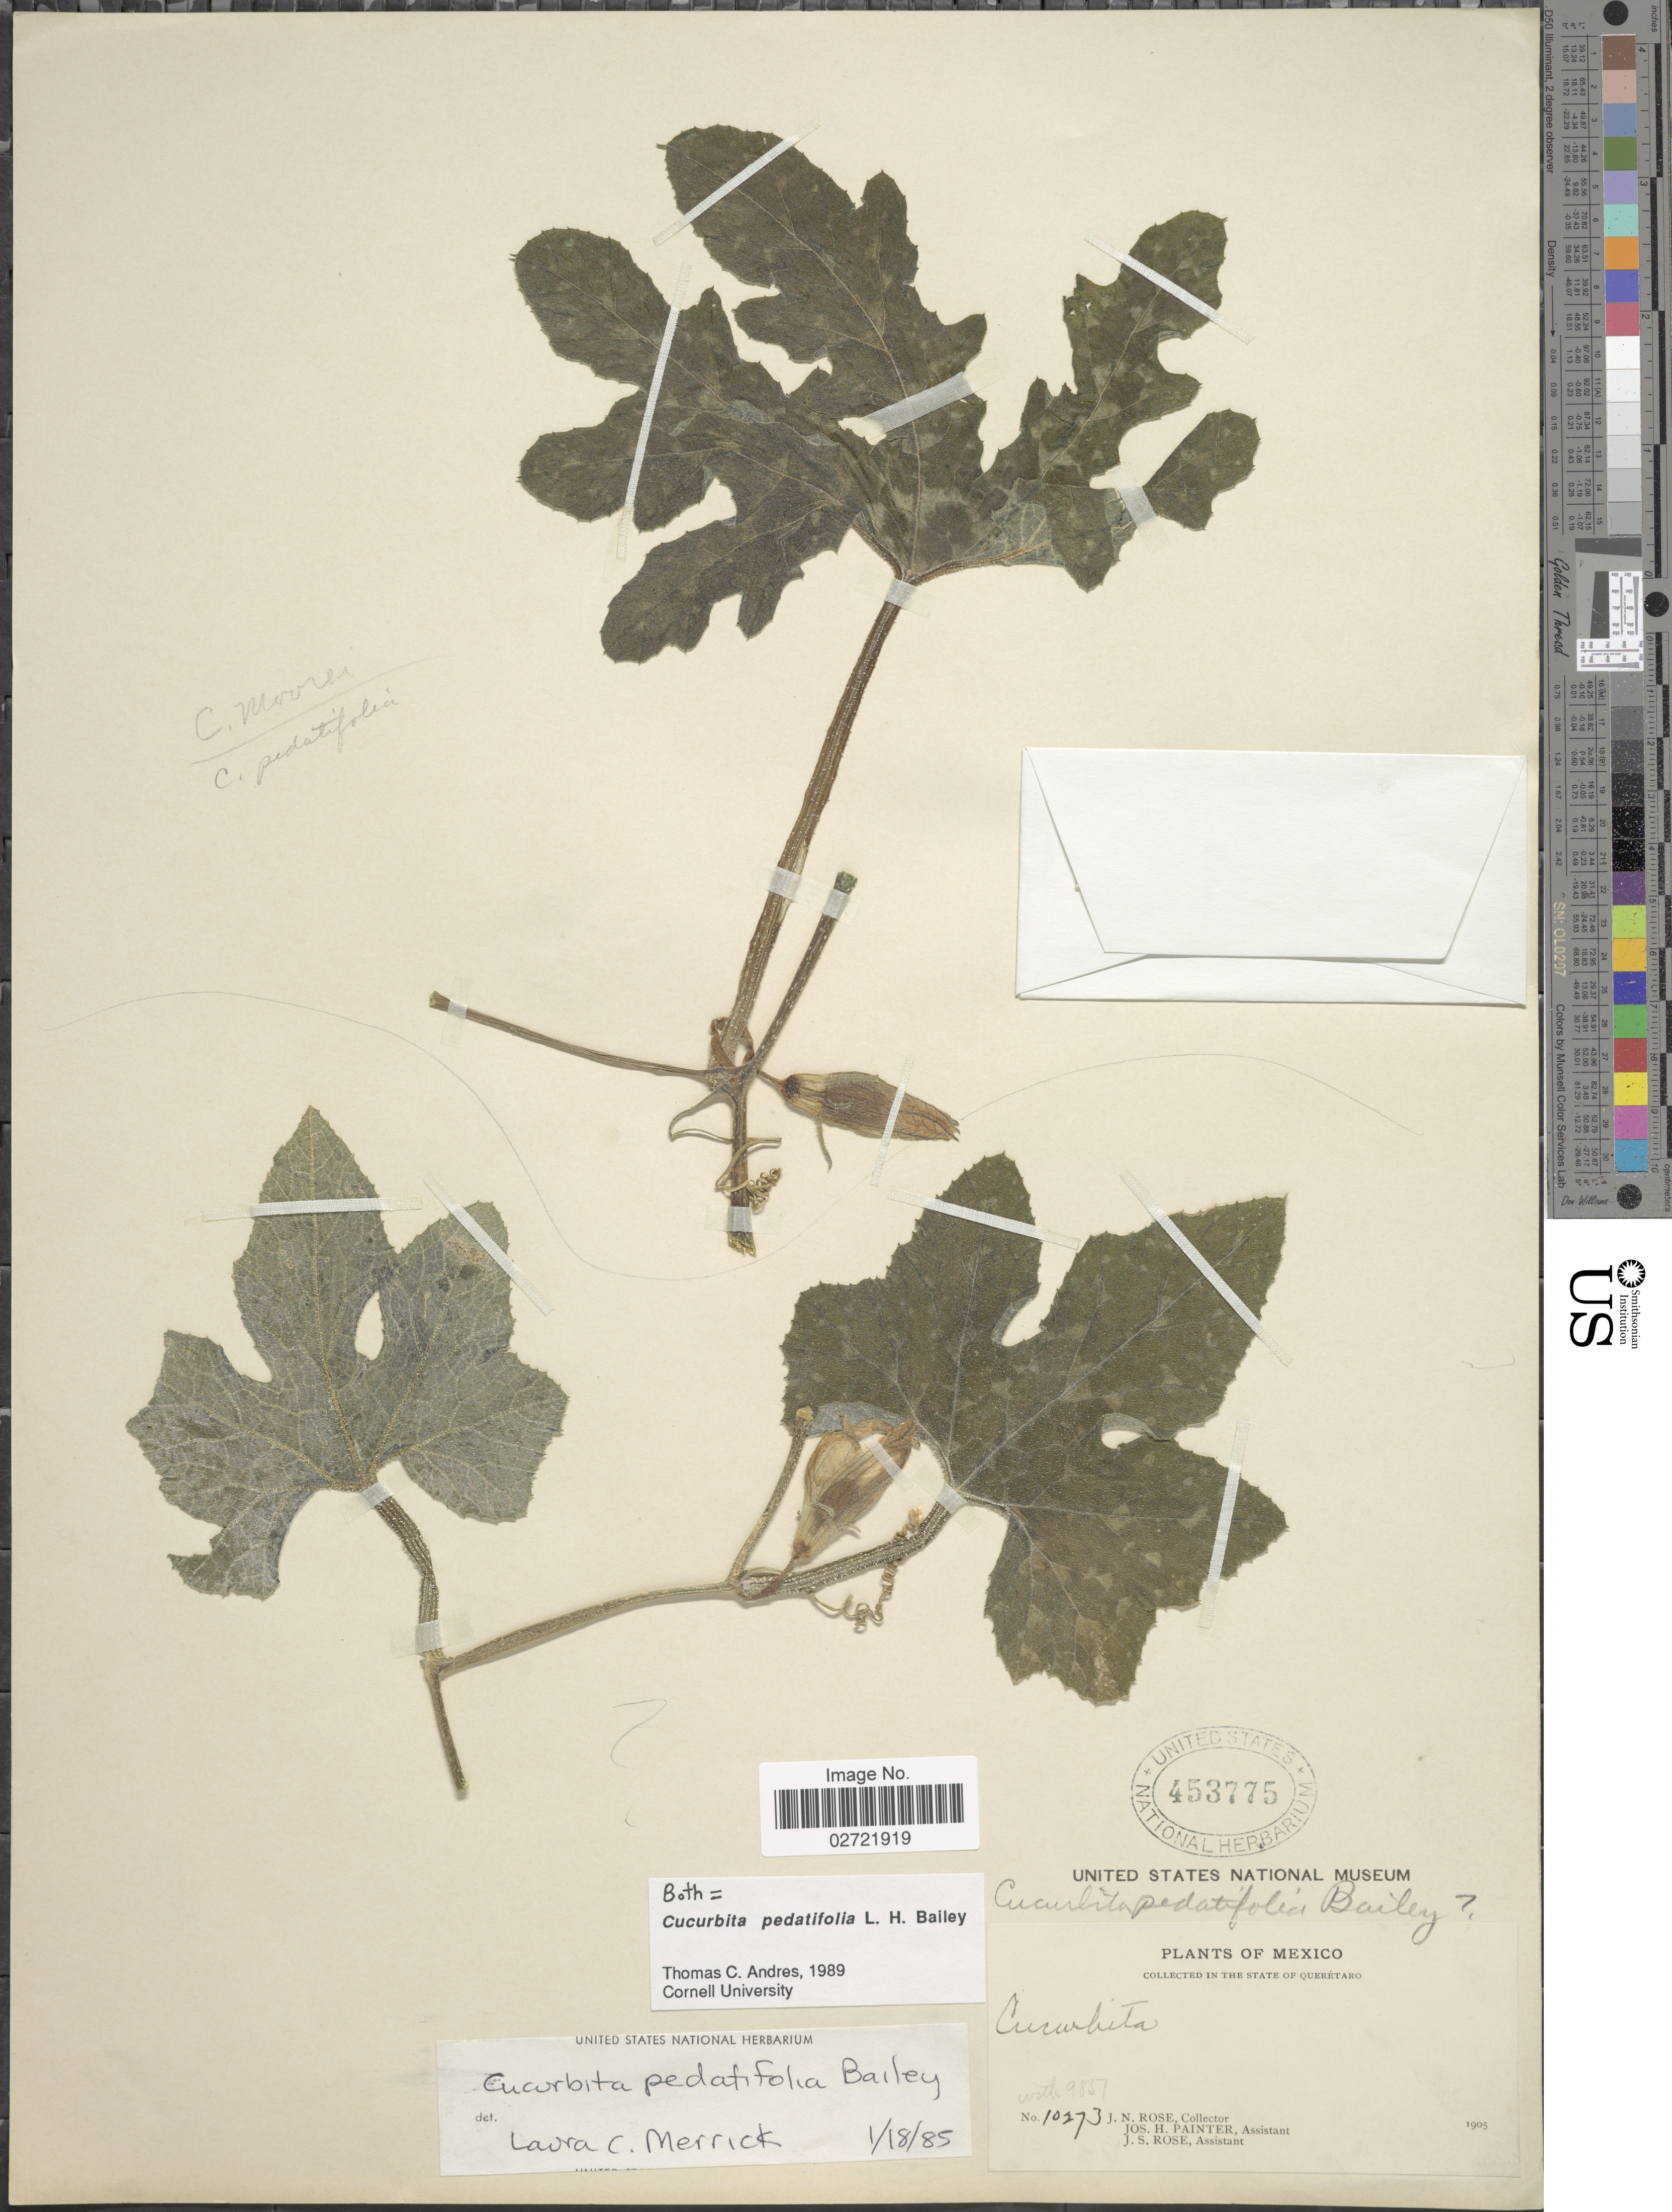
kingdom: Plantae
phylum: Tracheophyta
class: Magnoliopsida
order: Cucurbitales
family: Cucurbitaceae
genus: Cucurbita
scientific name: Cucurbita pedatifolia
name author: L.H. Bailey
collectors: J. N. Rose, J. H. Painter & J. S. Rose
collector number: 10273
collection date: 1905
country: Mexico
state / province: Querétaro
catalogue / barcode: US 453775